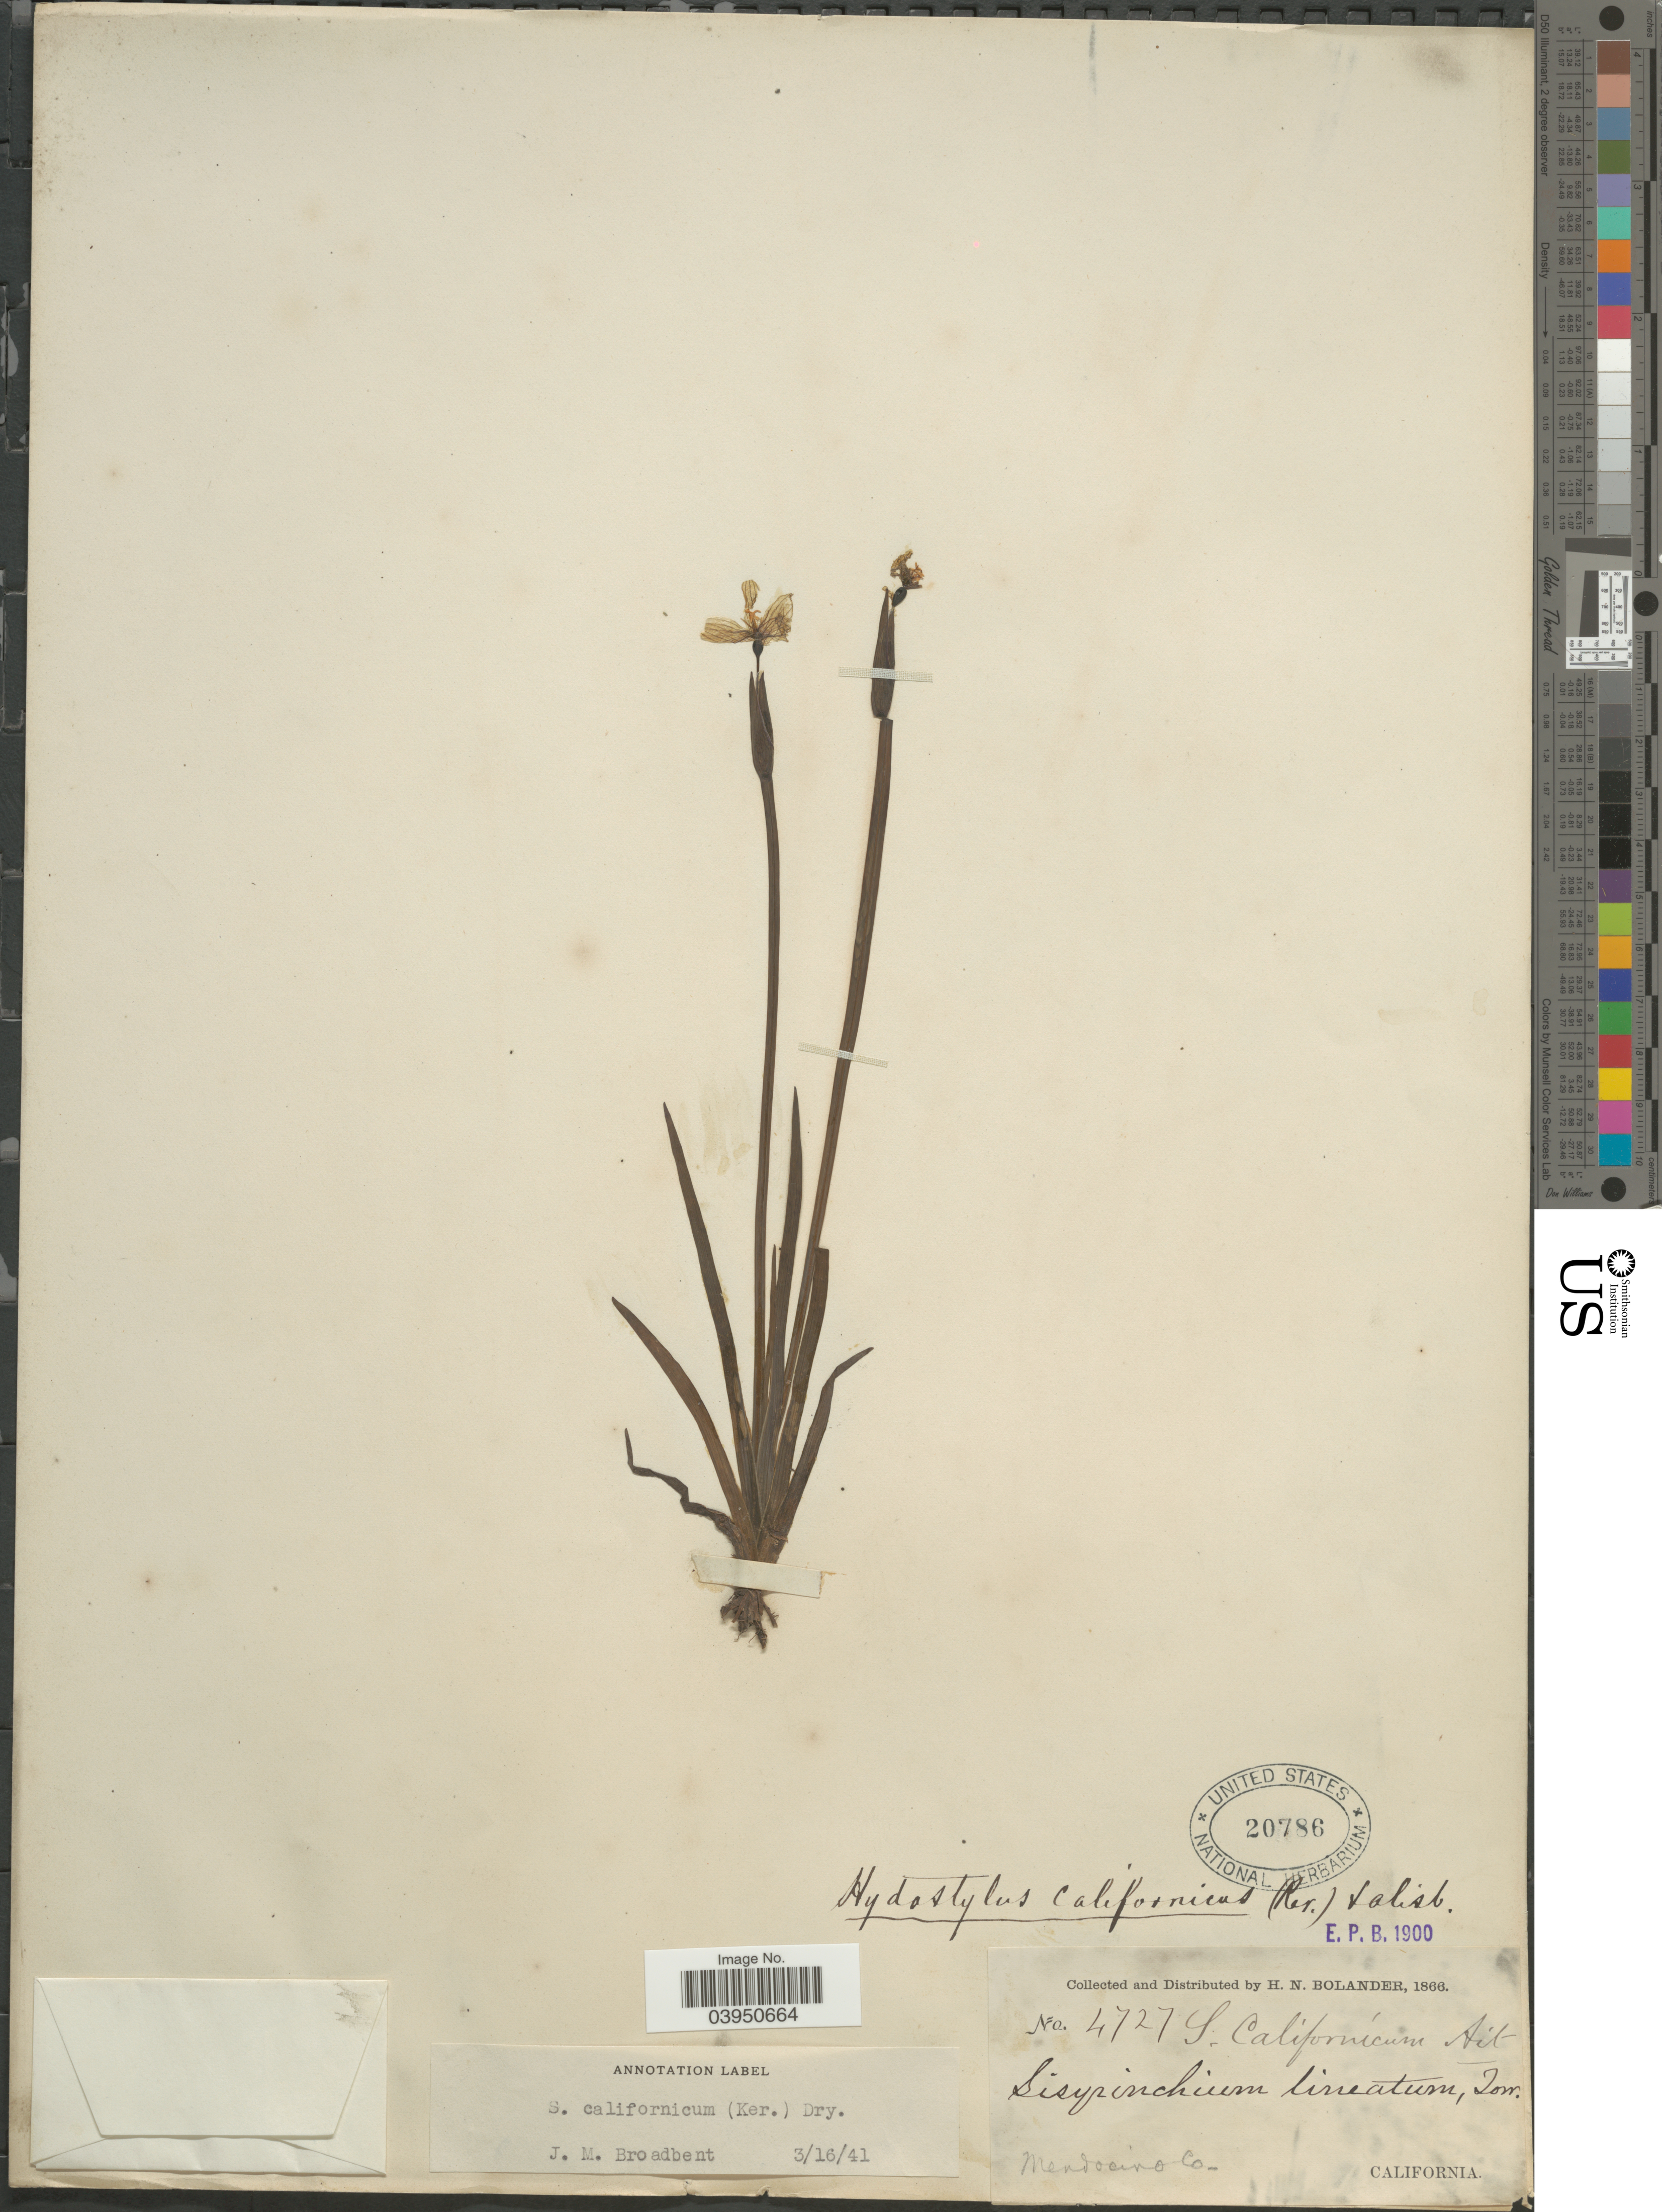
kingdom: Plantae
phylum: Tracheophyta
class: Liliopsida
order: Asparagales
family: Iridaceae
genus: Sisyrinchium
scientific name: Sisyrinchium californicum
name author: (Ker Gawl.) Dryand.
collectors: H. Bolander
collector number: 4727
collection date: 1866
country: United States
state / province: California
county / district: Mendocino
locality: Mendocino Co.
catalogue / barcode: US 20786